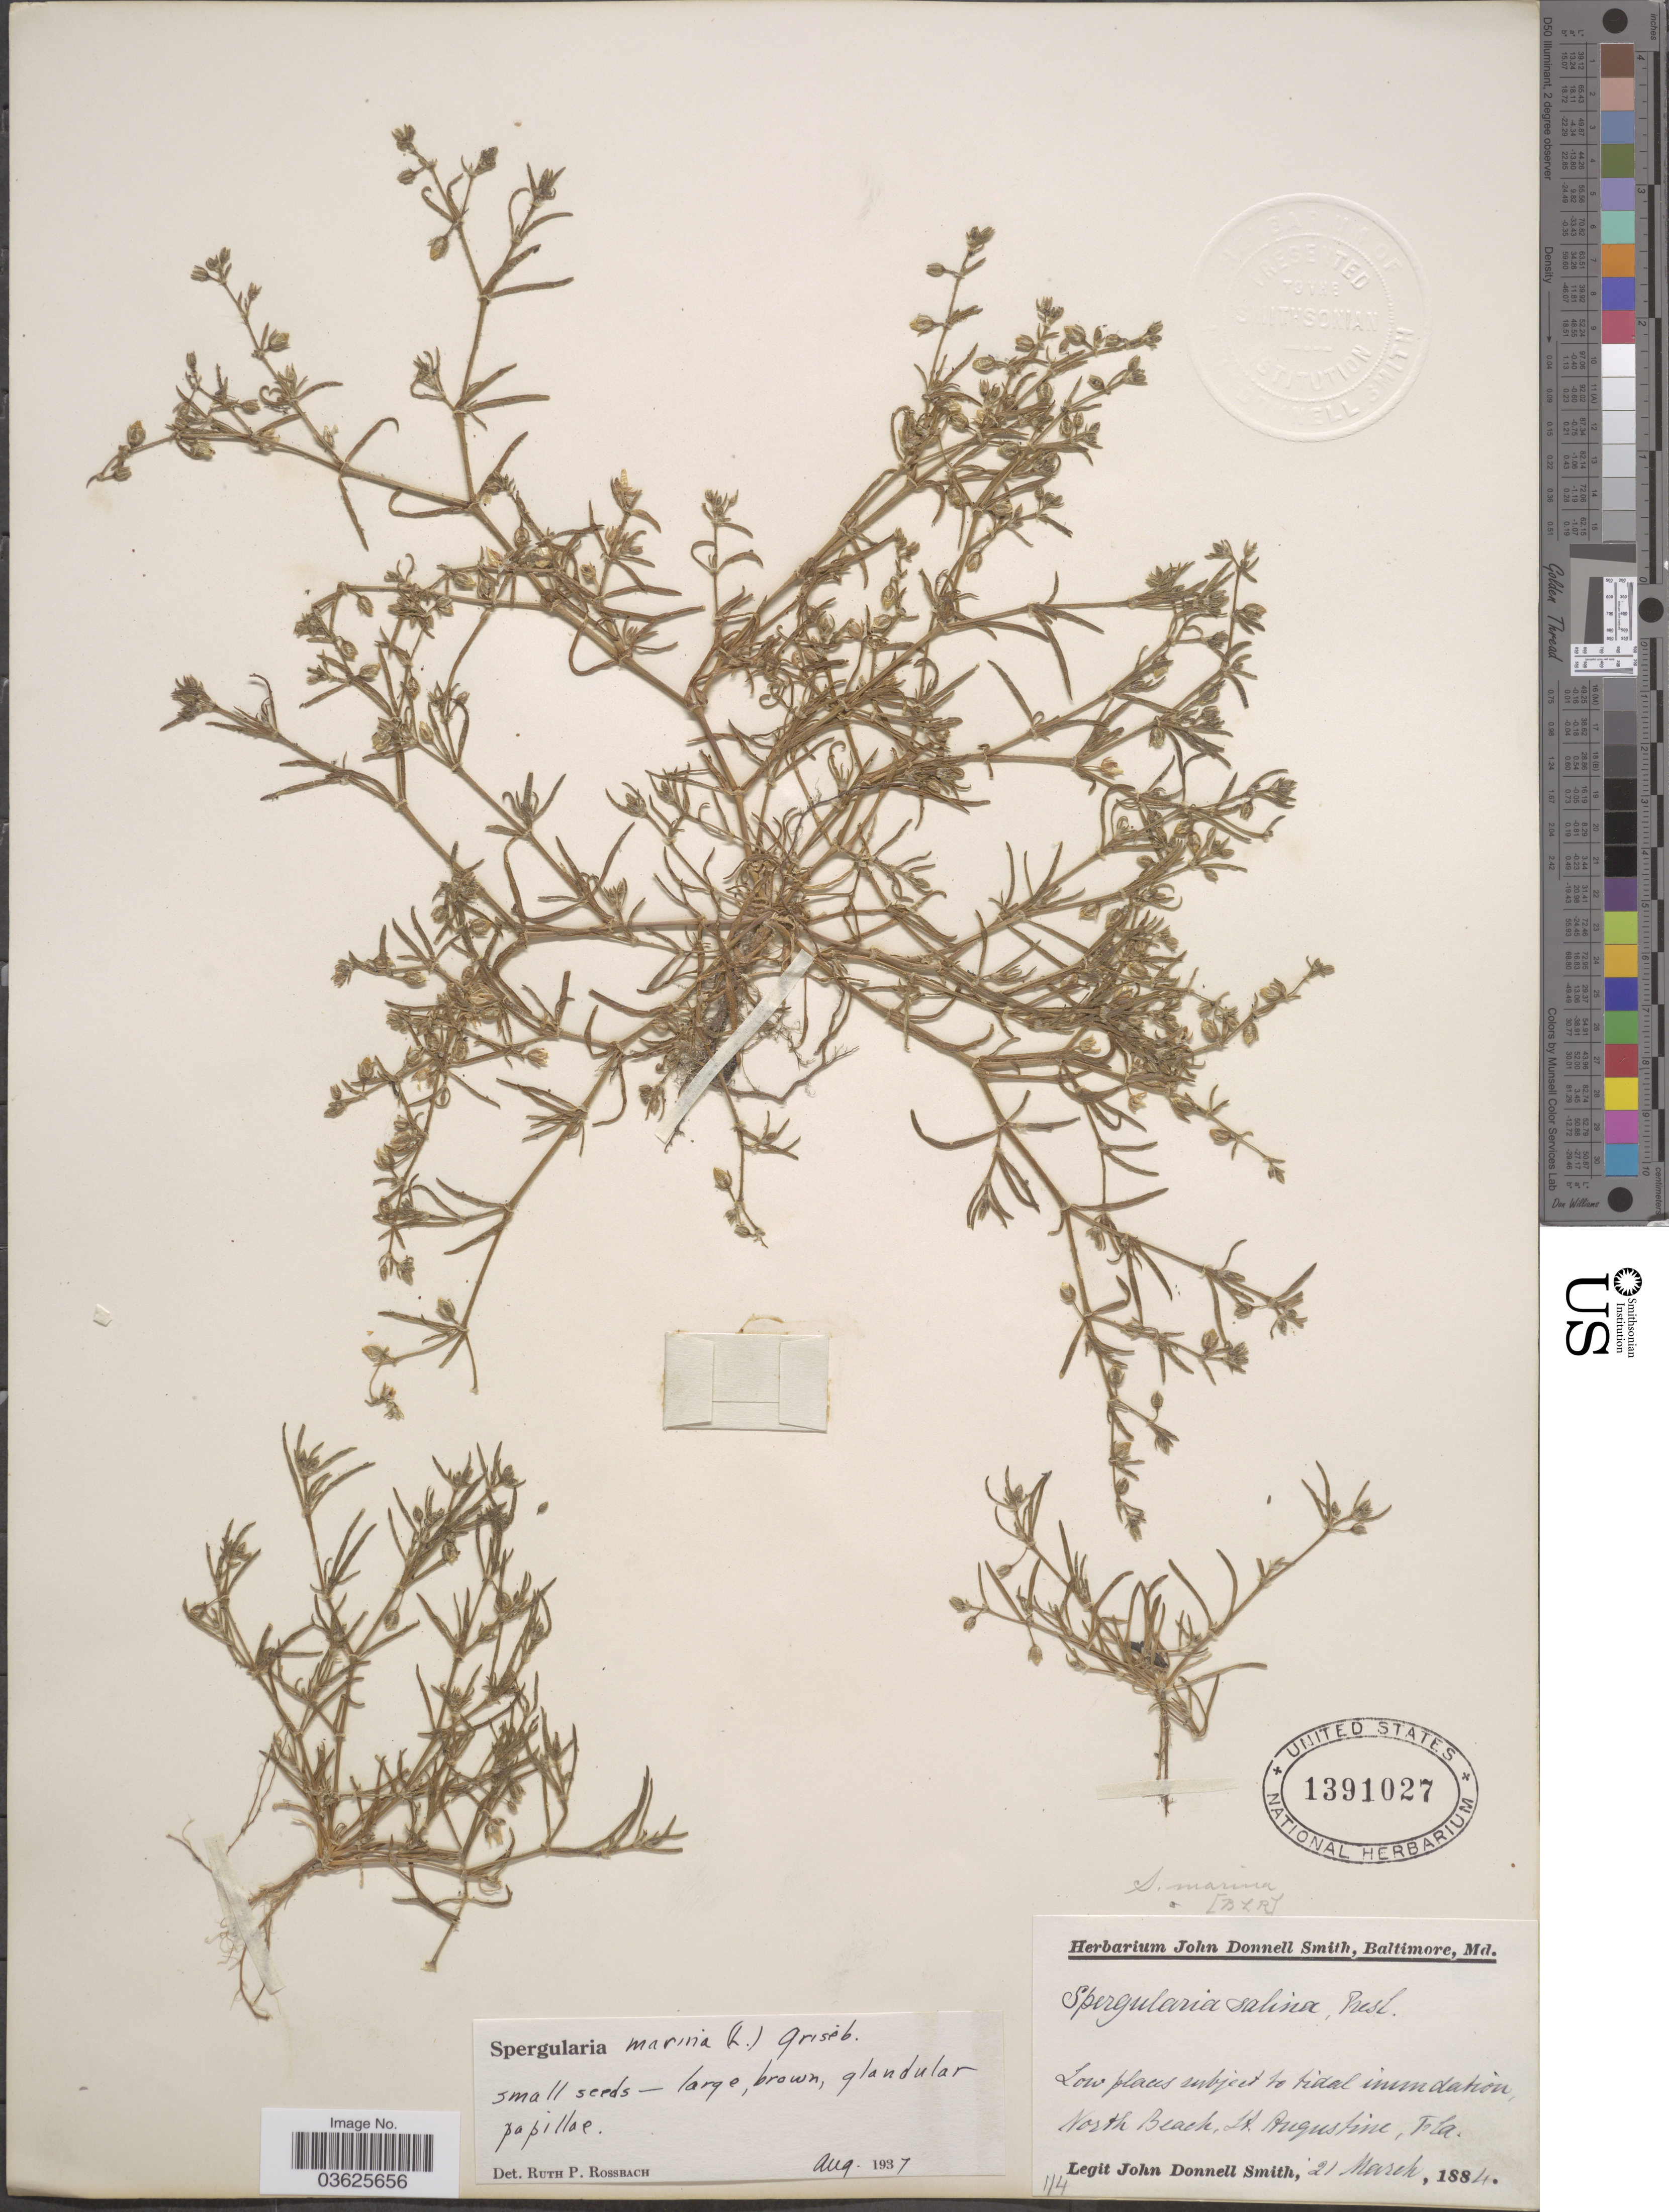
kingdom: Plantae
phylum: Tracheophyta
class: Magnoliopsida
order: Caryophyllales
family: Caryophyllaceae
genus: Spergularia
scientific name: Spergularia marina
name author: (L.) Griseb.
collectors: J. Donnell Smith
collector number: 114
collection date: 1884-03-21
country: United States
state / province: Florida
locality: North Beach, St. Augustine.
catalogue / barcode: US 1391027